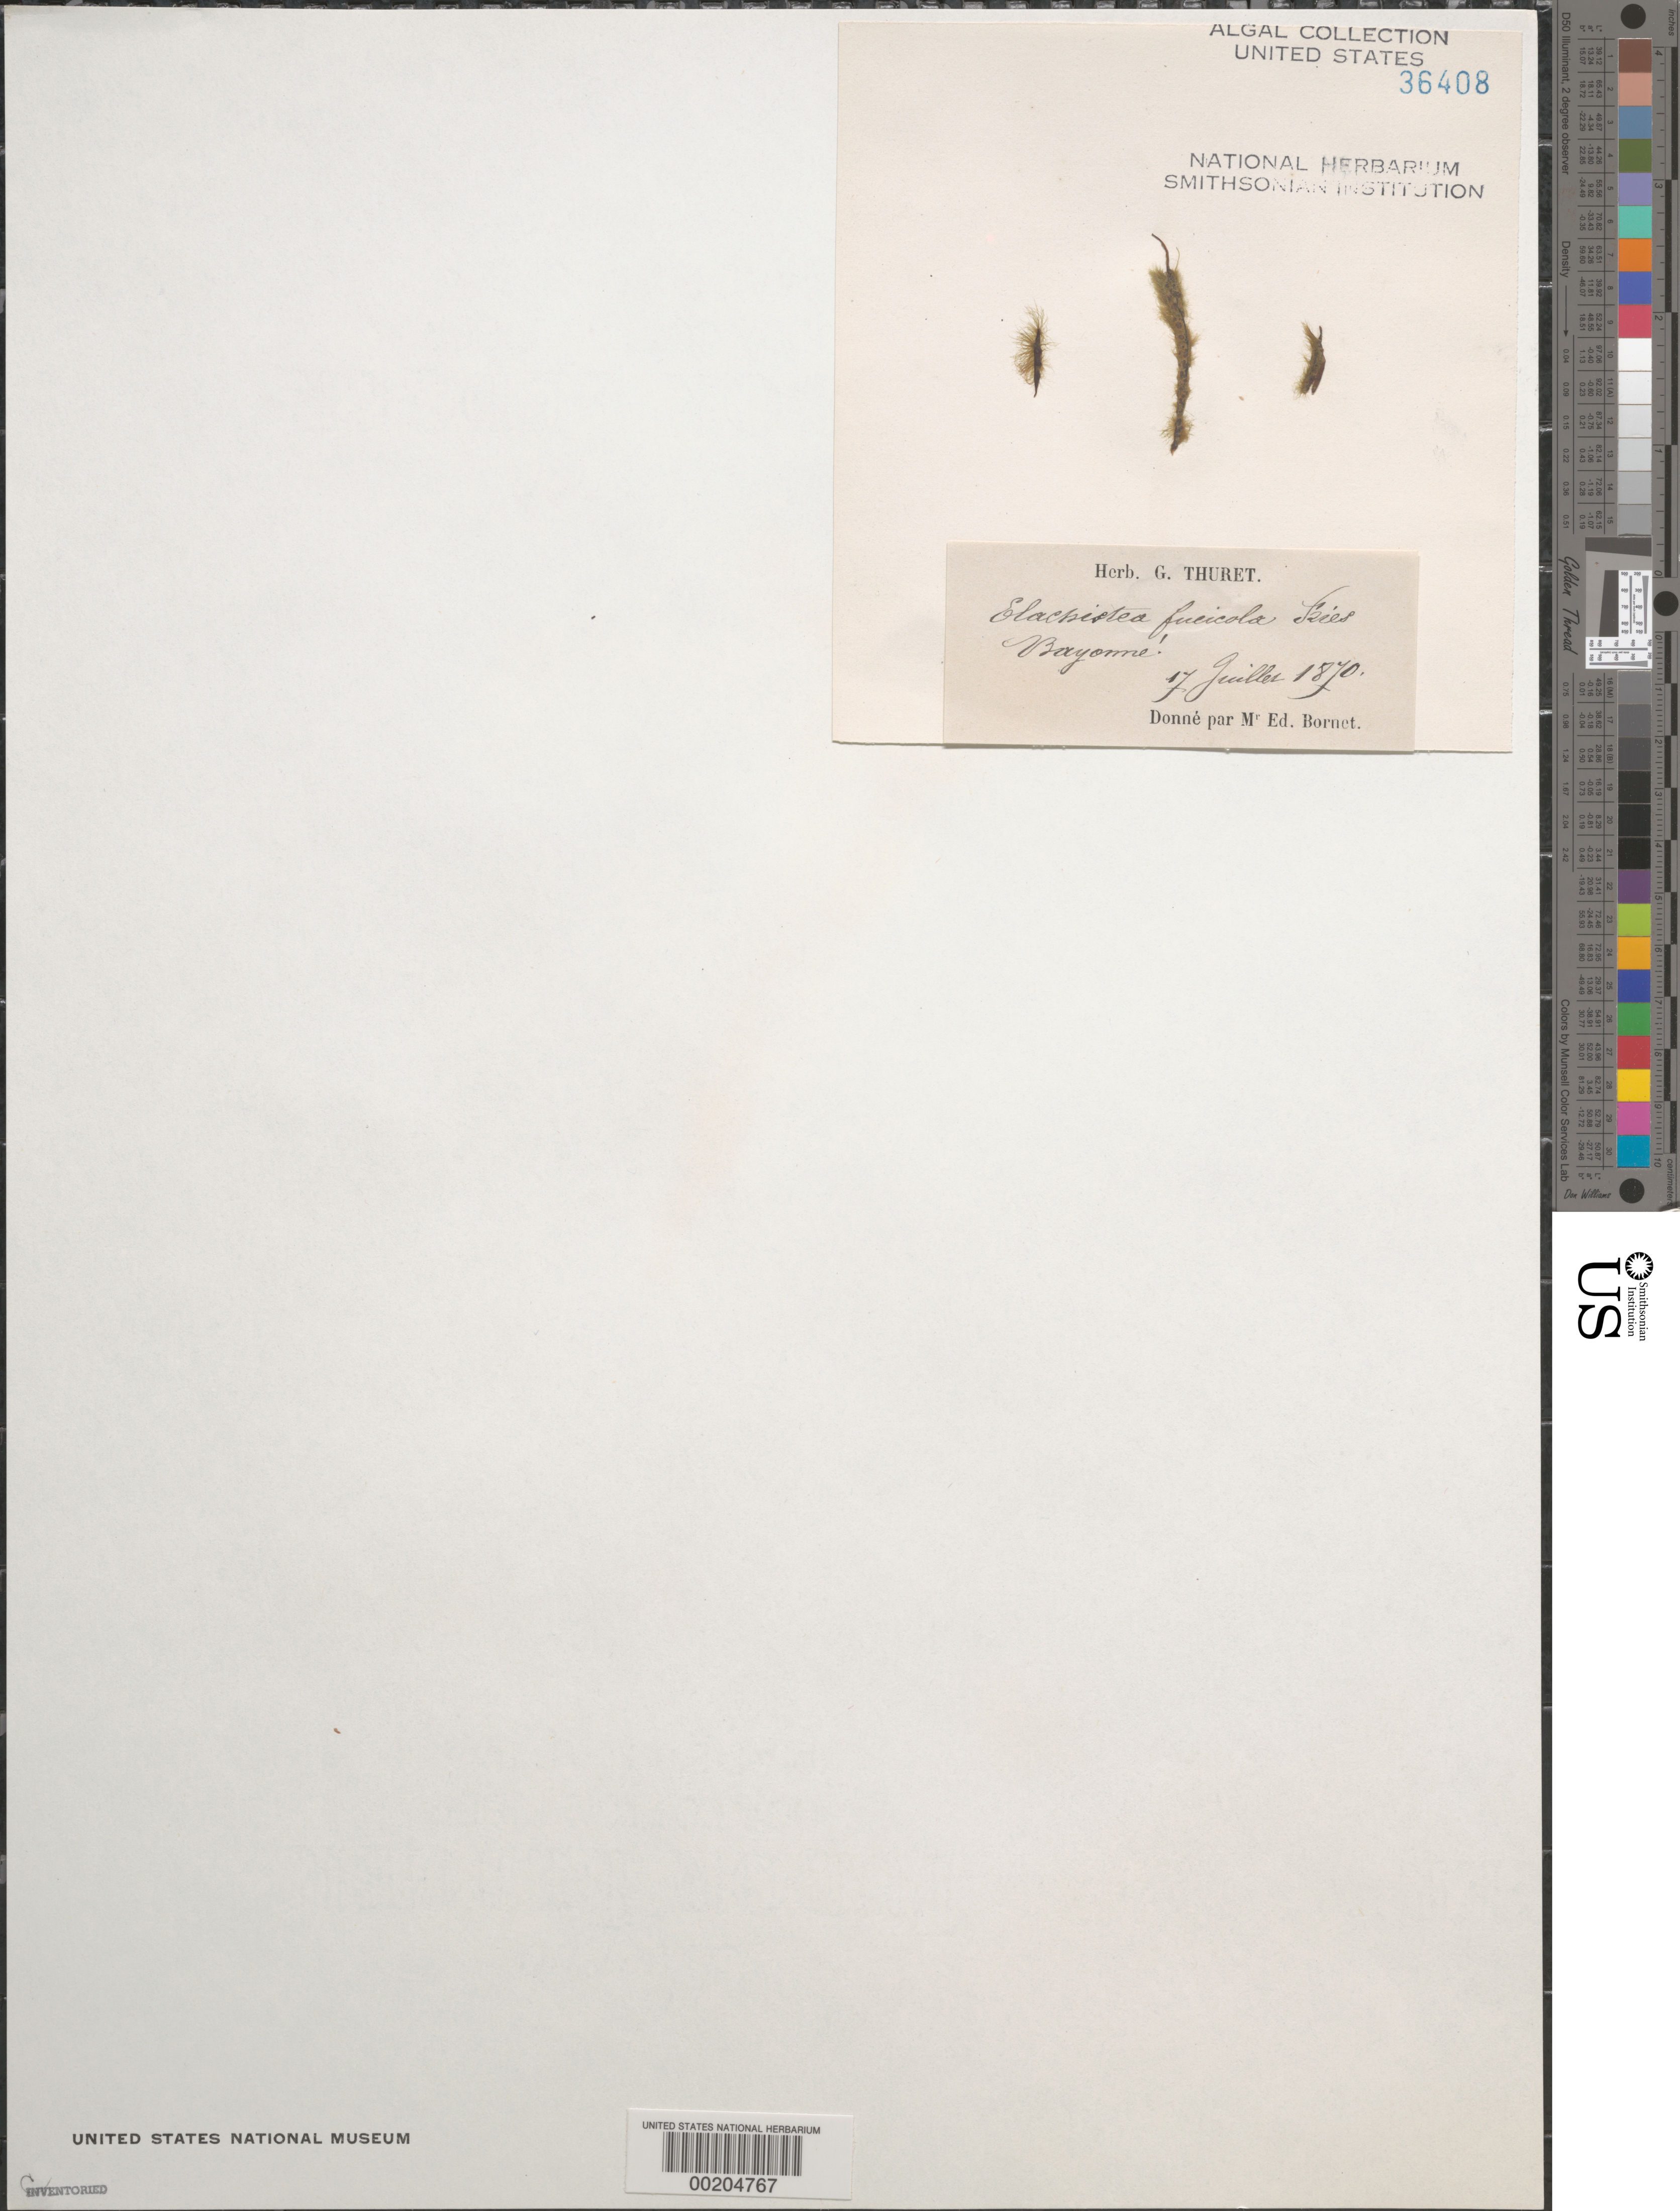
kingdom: Chromista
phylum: Ochrophyta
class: Phaeophyceae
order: Ectocarpales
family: Chordariaceae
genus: Elachista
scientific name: Elachista fucicola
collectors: Thuret, G. (herbarium)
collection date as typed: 17 Jul 1870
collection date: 1870-07-17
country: France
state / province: Nouvelle-Aquitaine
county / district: Pyrénées-Atlantiques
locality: Bayonne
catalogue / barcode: US 36408